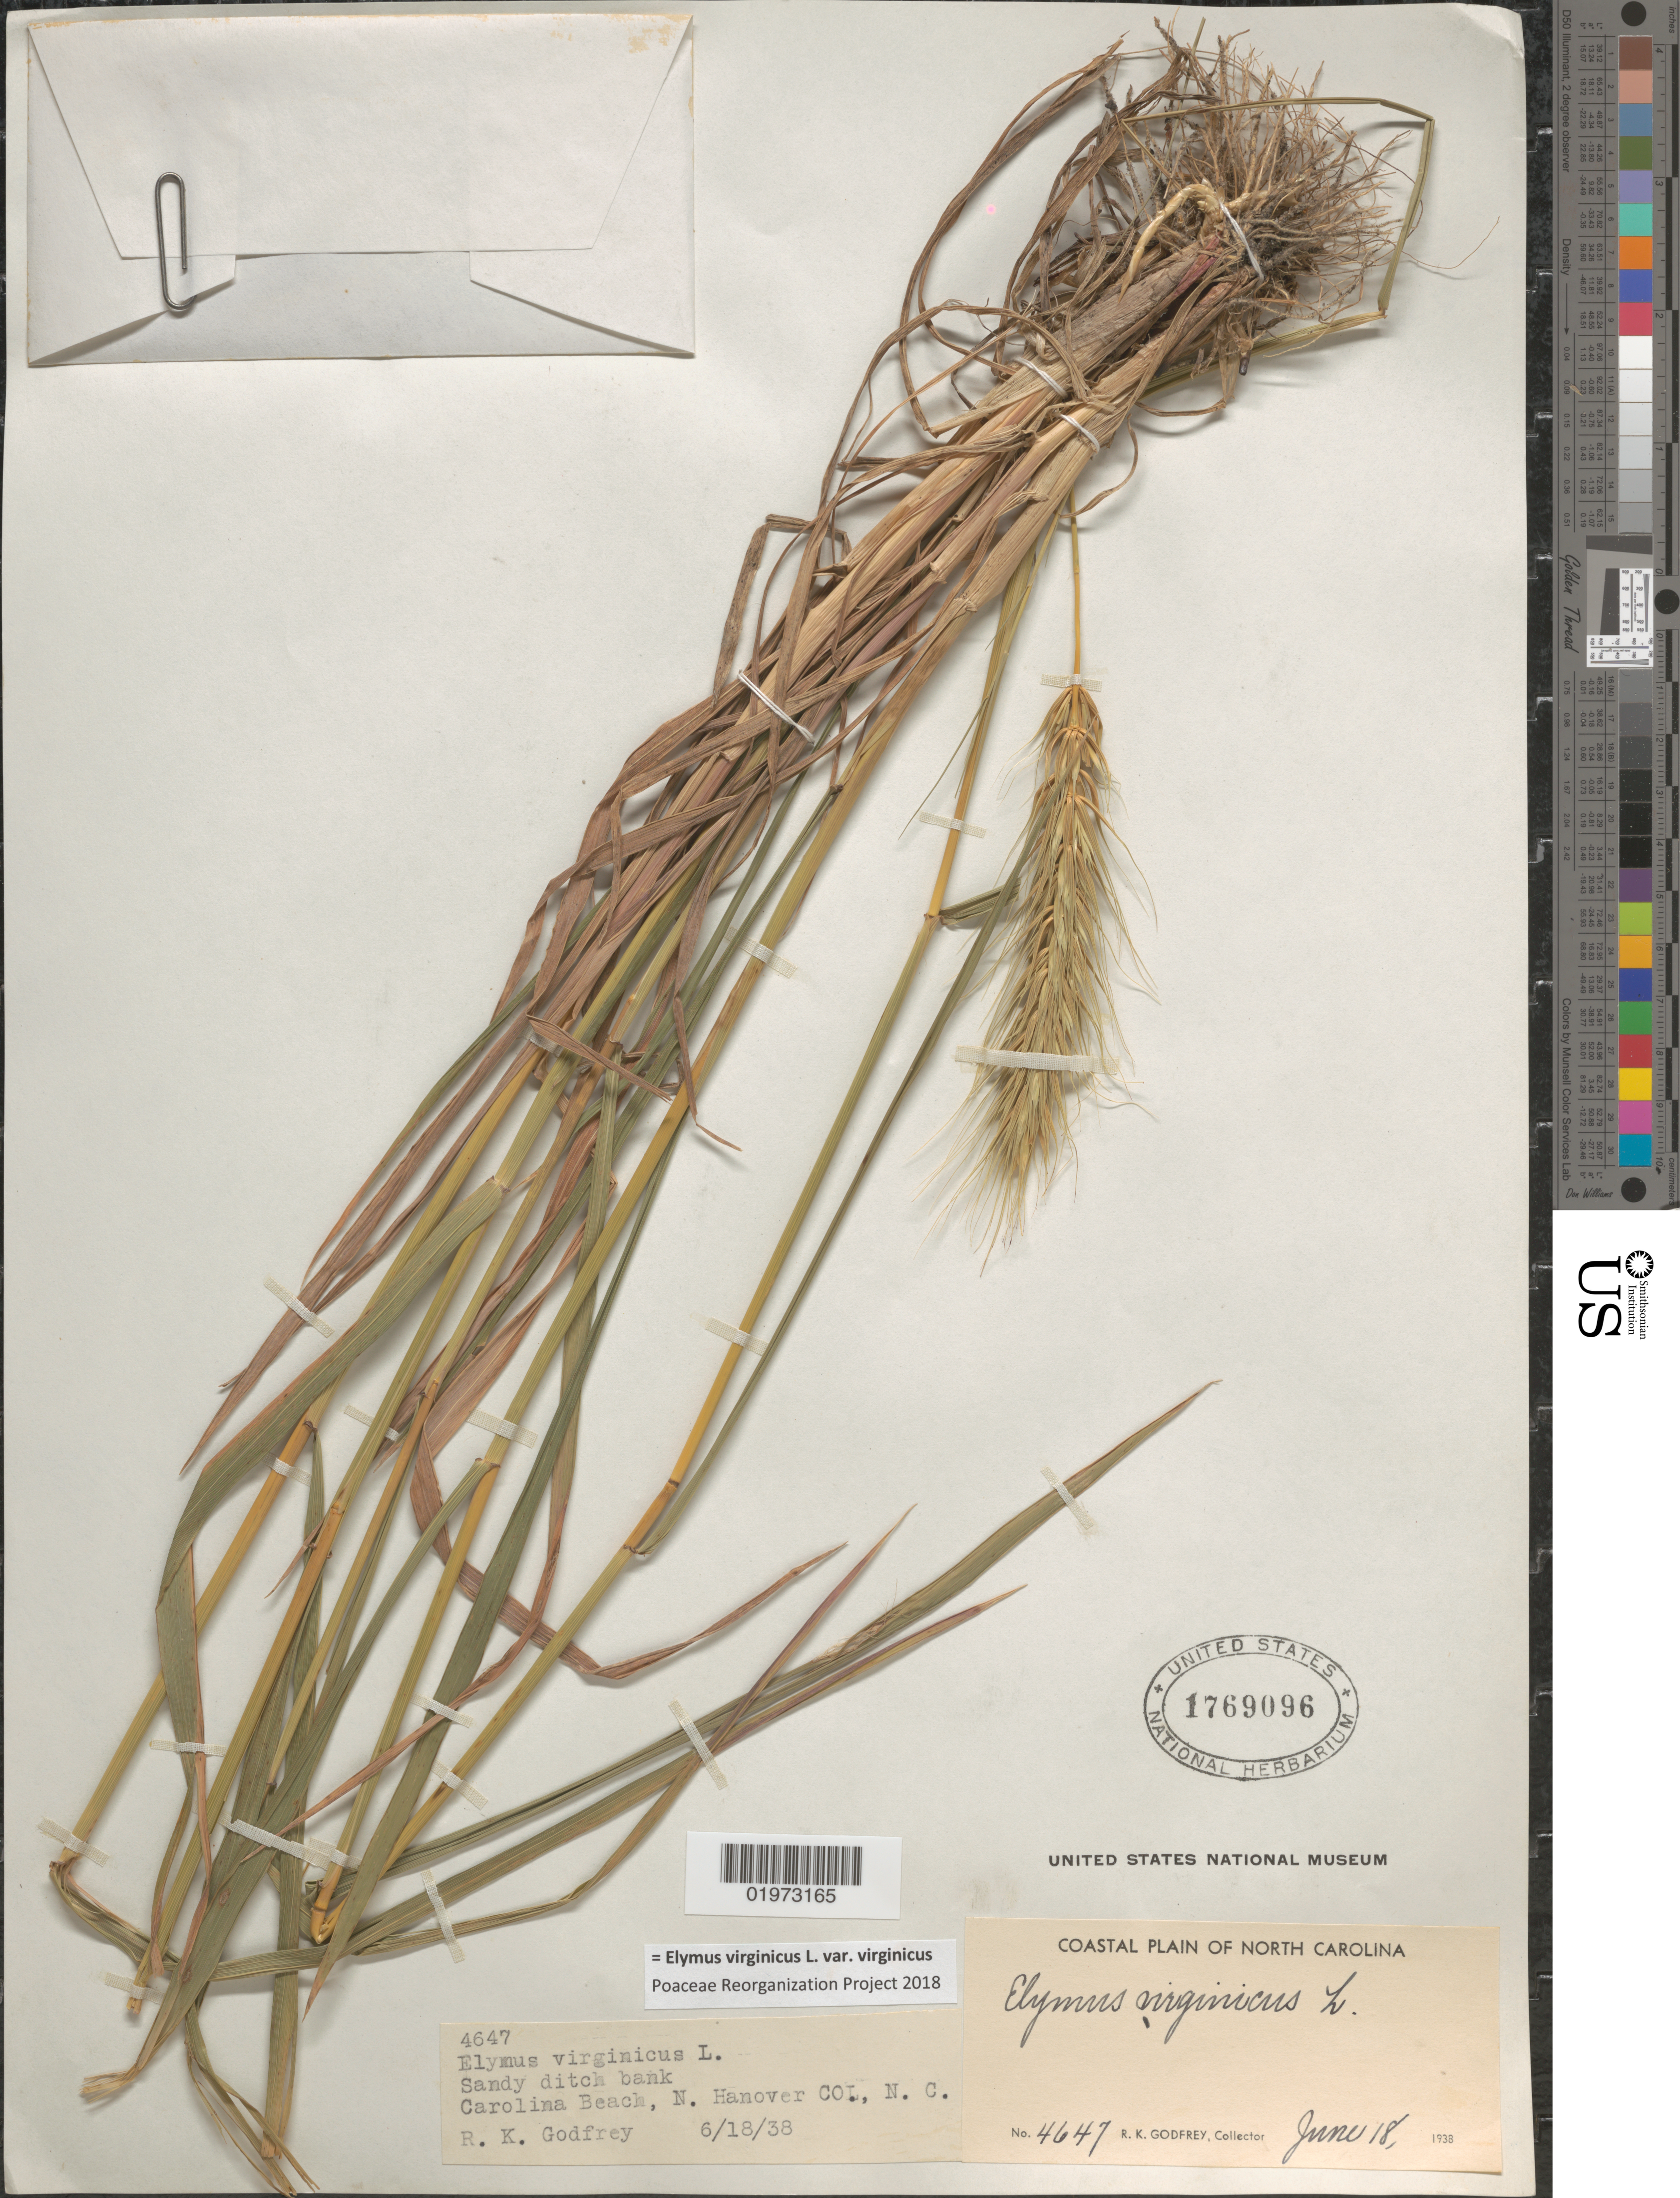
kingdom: Plantae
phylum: Tracheophyta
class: Liliopsida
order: Poales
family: Poaceae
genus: Elymus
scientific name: Elymus virginicus var. virginicus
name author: L.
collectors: R. K. Godfrey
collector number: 4647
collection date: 1938-06-18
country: United States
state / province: North Carolina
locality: Coastal plain of North Carolina. Sandy ditch bank. Carolina Beach, N. Hanover Co.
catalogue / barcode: US 1769096